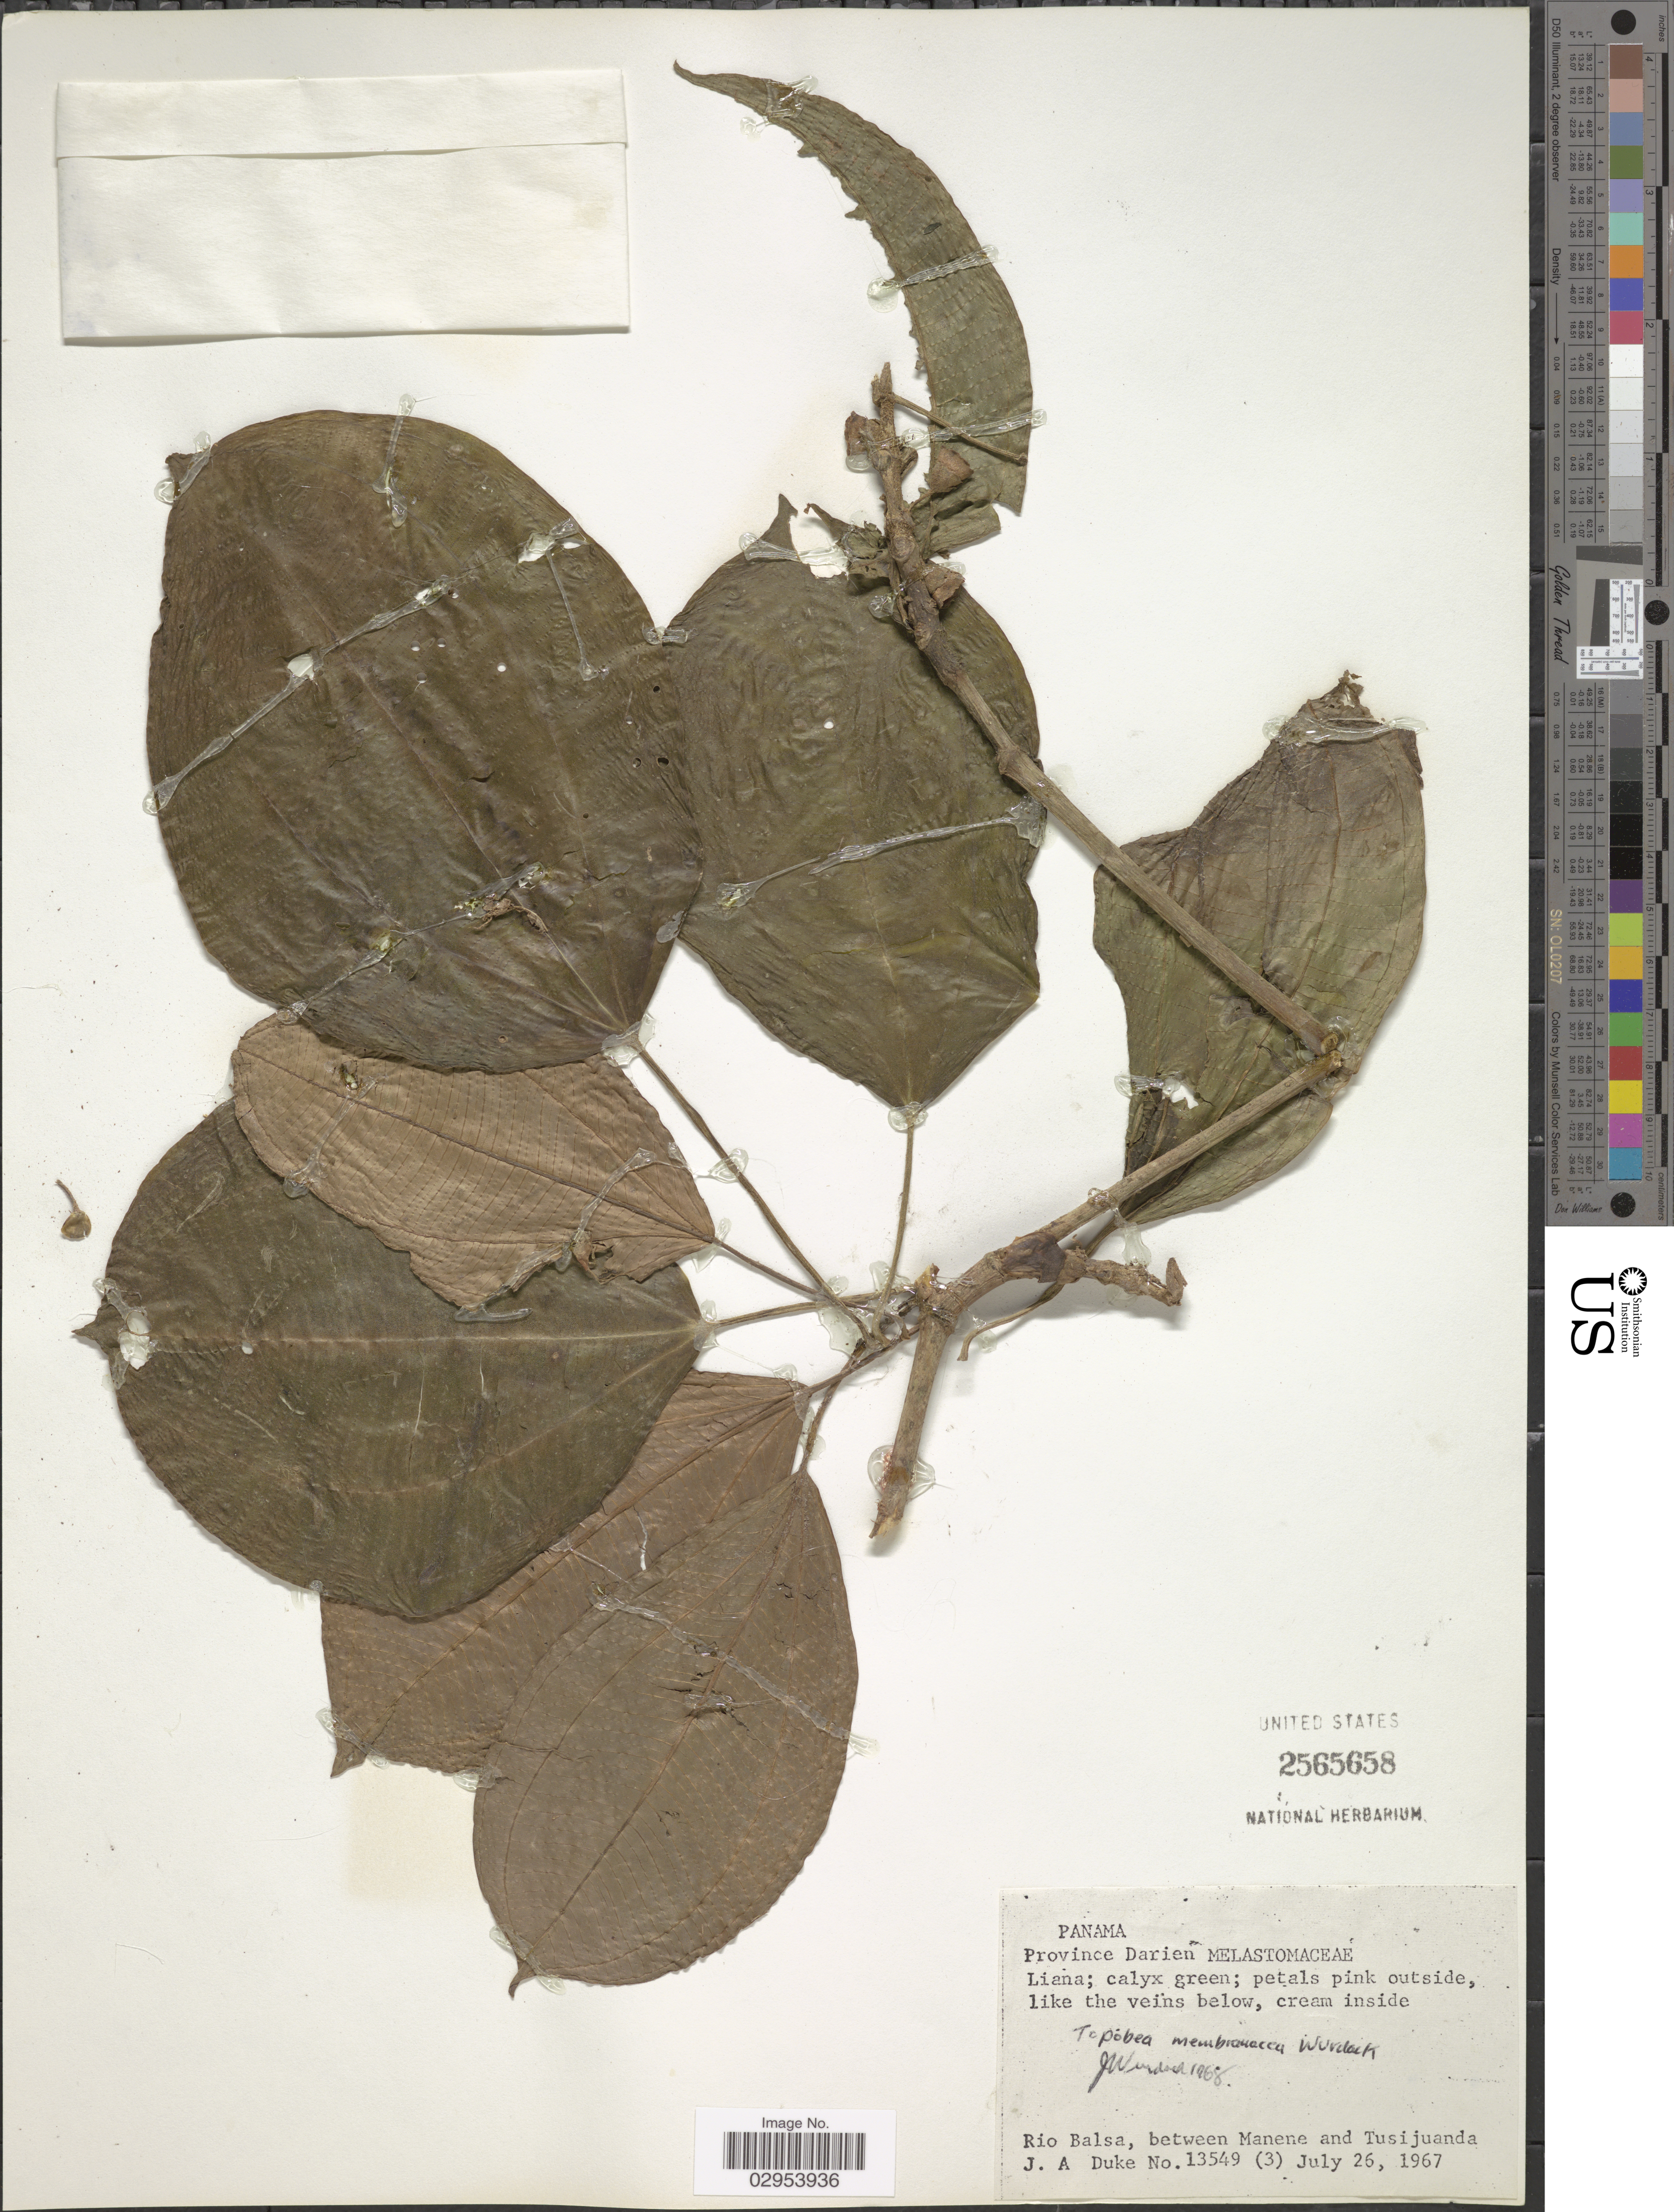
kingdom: Plantae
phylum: Tracheophyta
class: Magnoliopsida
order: Myrtales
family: Melastomataceae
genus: Topobea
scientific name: Topobea membranacea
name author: Wurdack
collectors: J. A. Duke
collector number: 13549(3)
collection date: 1967-07-26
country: Panama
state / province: Darién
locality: Rio Balsa, between Manene and Tusijuanda.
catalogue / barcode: US 2565658